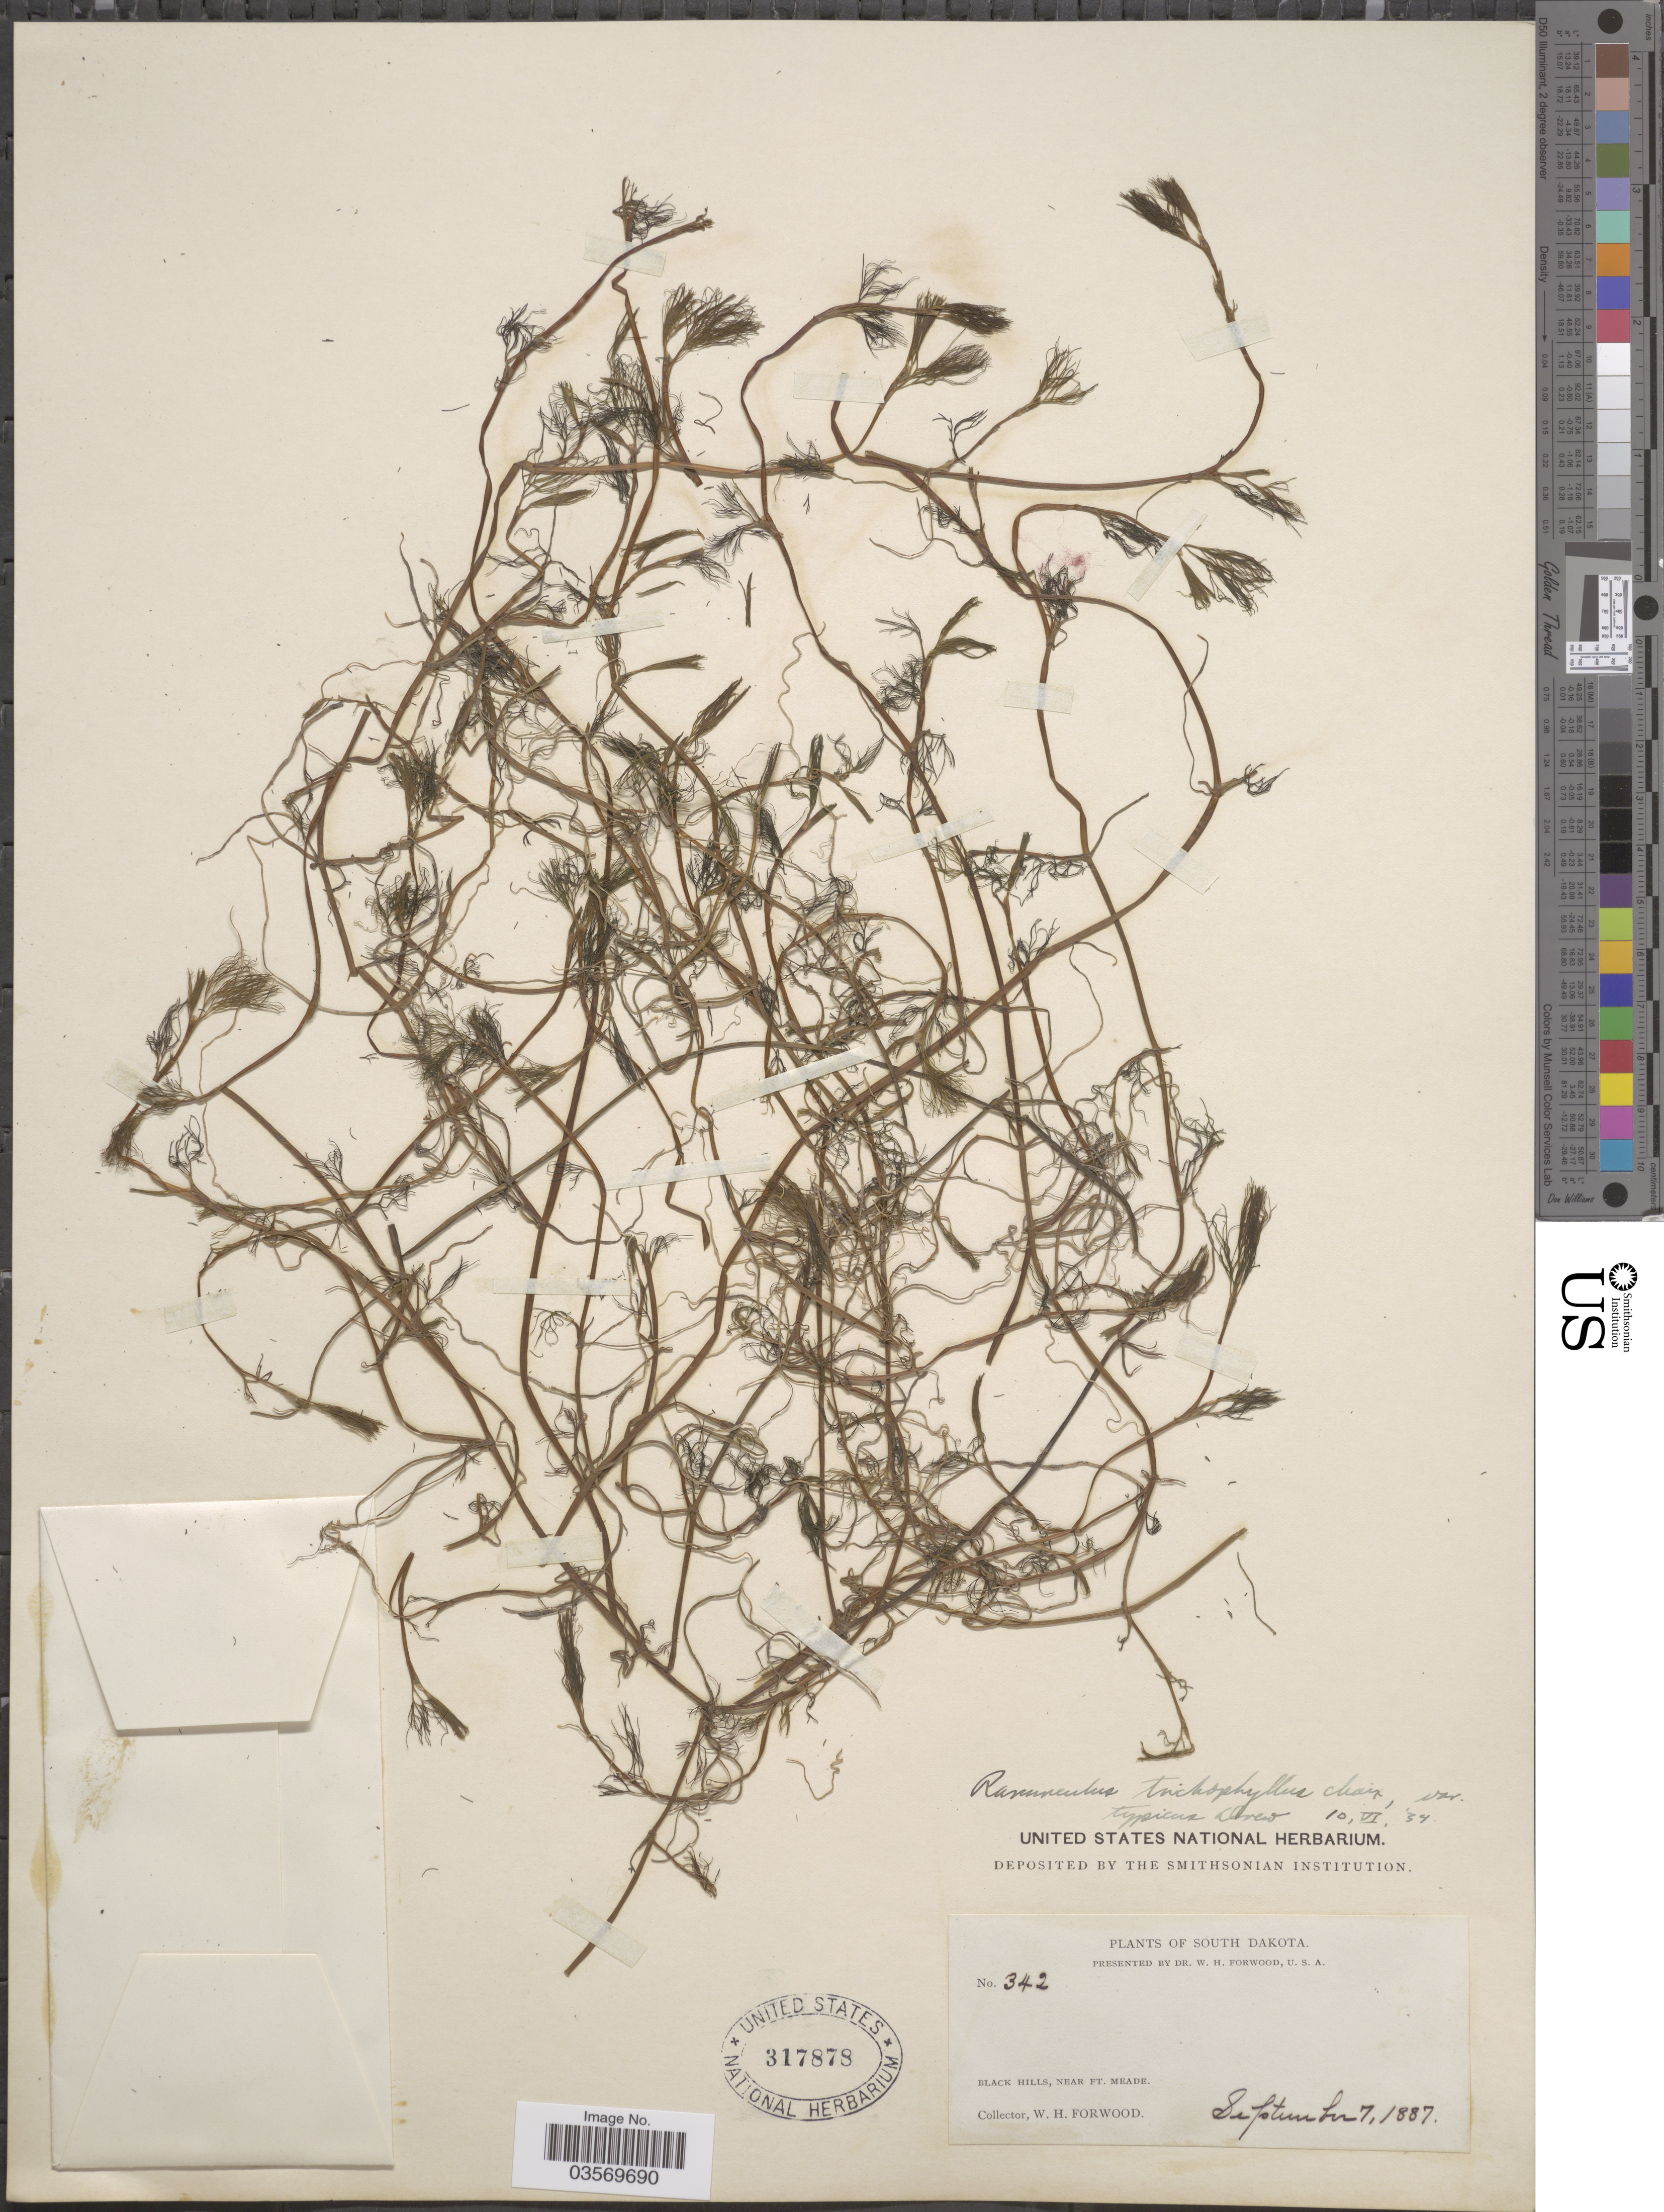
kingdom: Plantae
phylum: Tracheophyta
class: Magnoliopsida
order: Ranunculales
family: Ranunculaceae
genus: Ranunculus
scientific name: Ranunculus trichophyllus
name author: Chaix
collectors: W. Forwood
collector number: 342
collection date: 1887-09-07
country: United States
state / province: South Dakota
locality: Black Hills, near Ft. Meade.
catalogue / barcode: US 317878